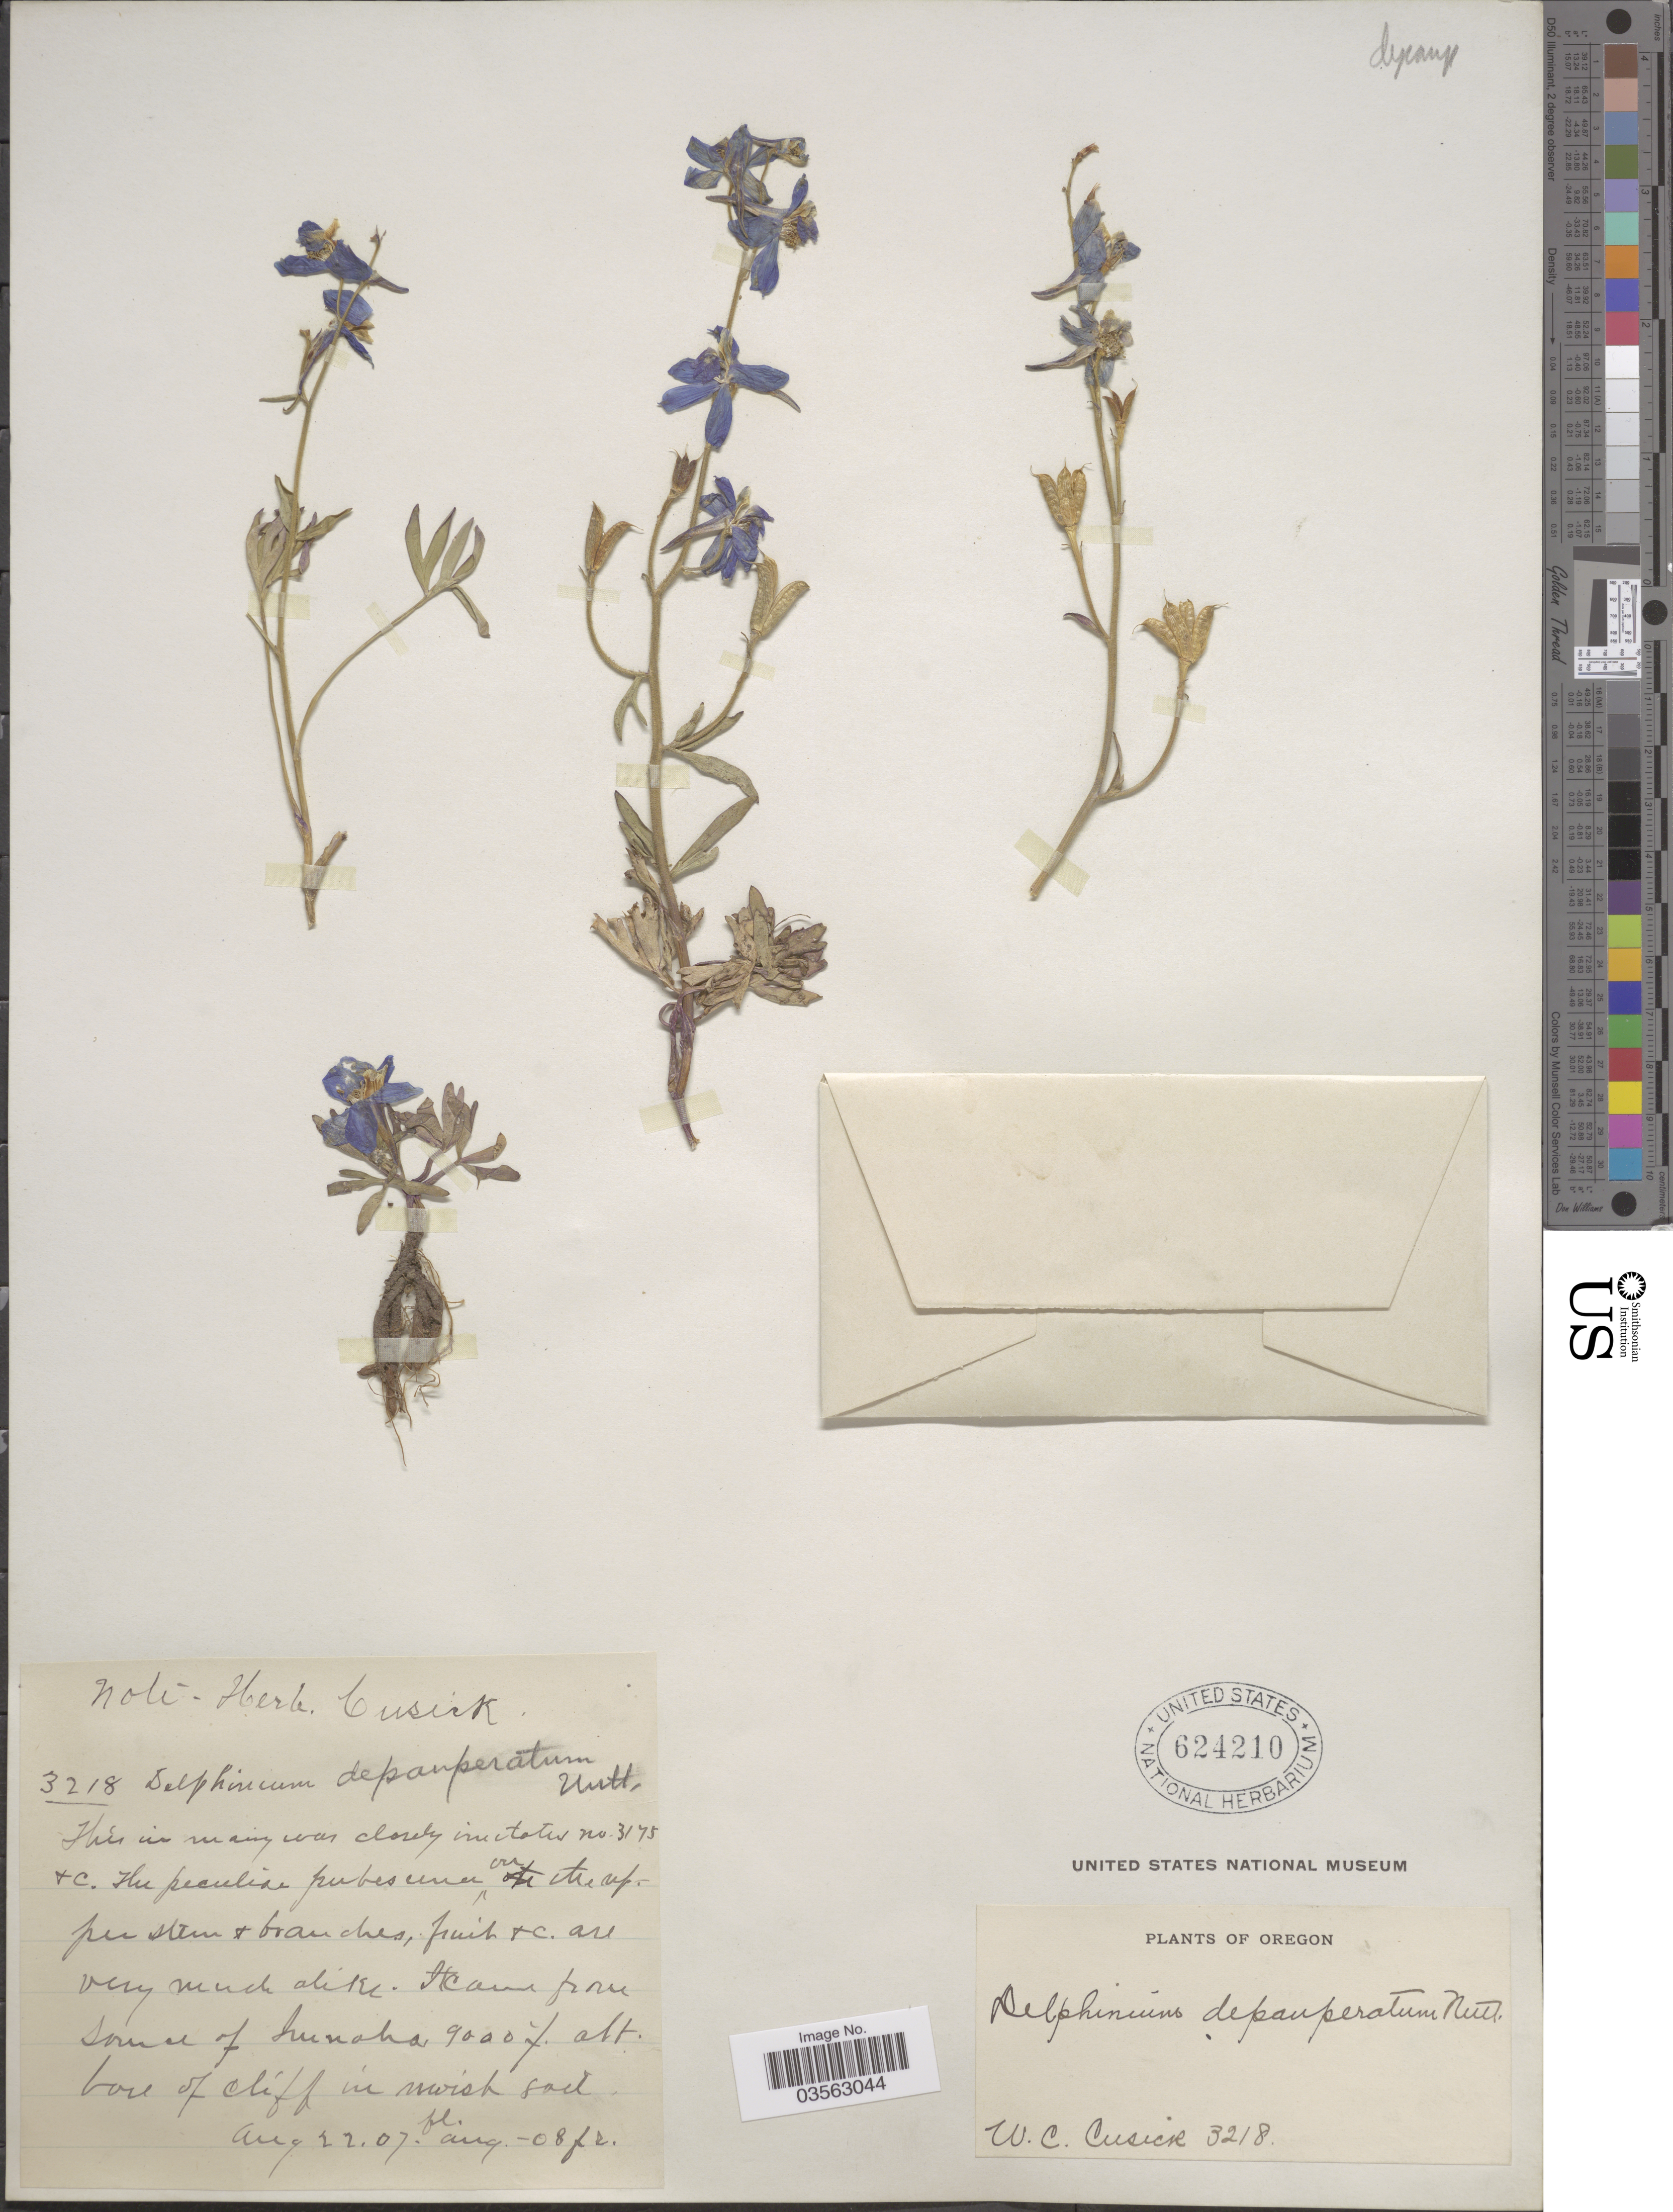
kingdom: Plantae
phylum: Tracheophyta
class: Magnoliopsida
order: Ranunculales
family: Ranunculaceae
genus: Delphinium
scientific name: Delphinium depauperatum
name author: Nutt.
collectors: W. C. Cusick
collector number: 3218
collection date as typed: Transcribed d/m/y: 22/8/7 to /8/8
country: United States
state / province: Oregon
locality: Source of Imnaha.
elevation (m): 2743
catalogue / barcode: US 624210